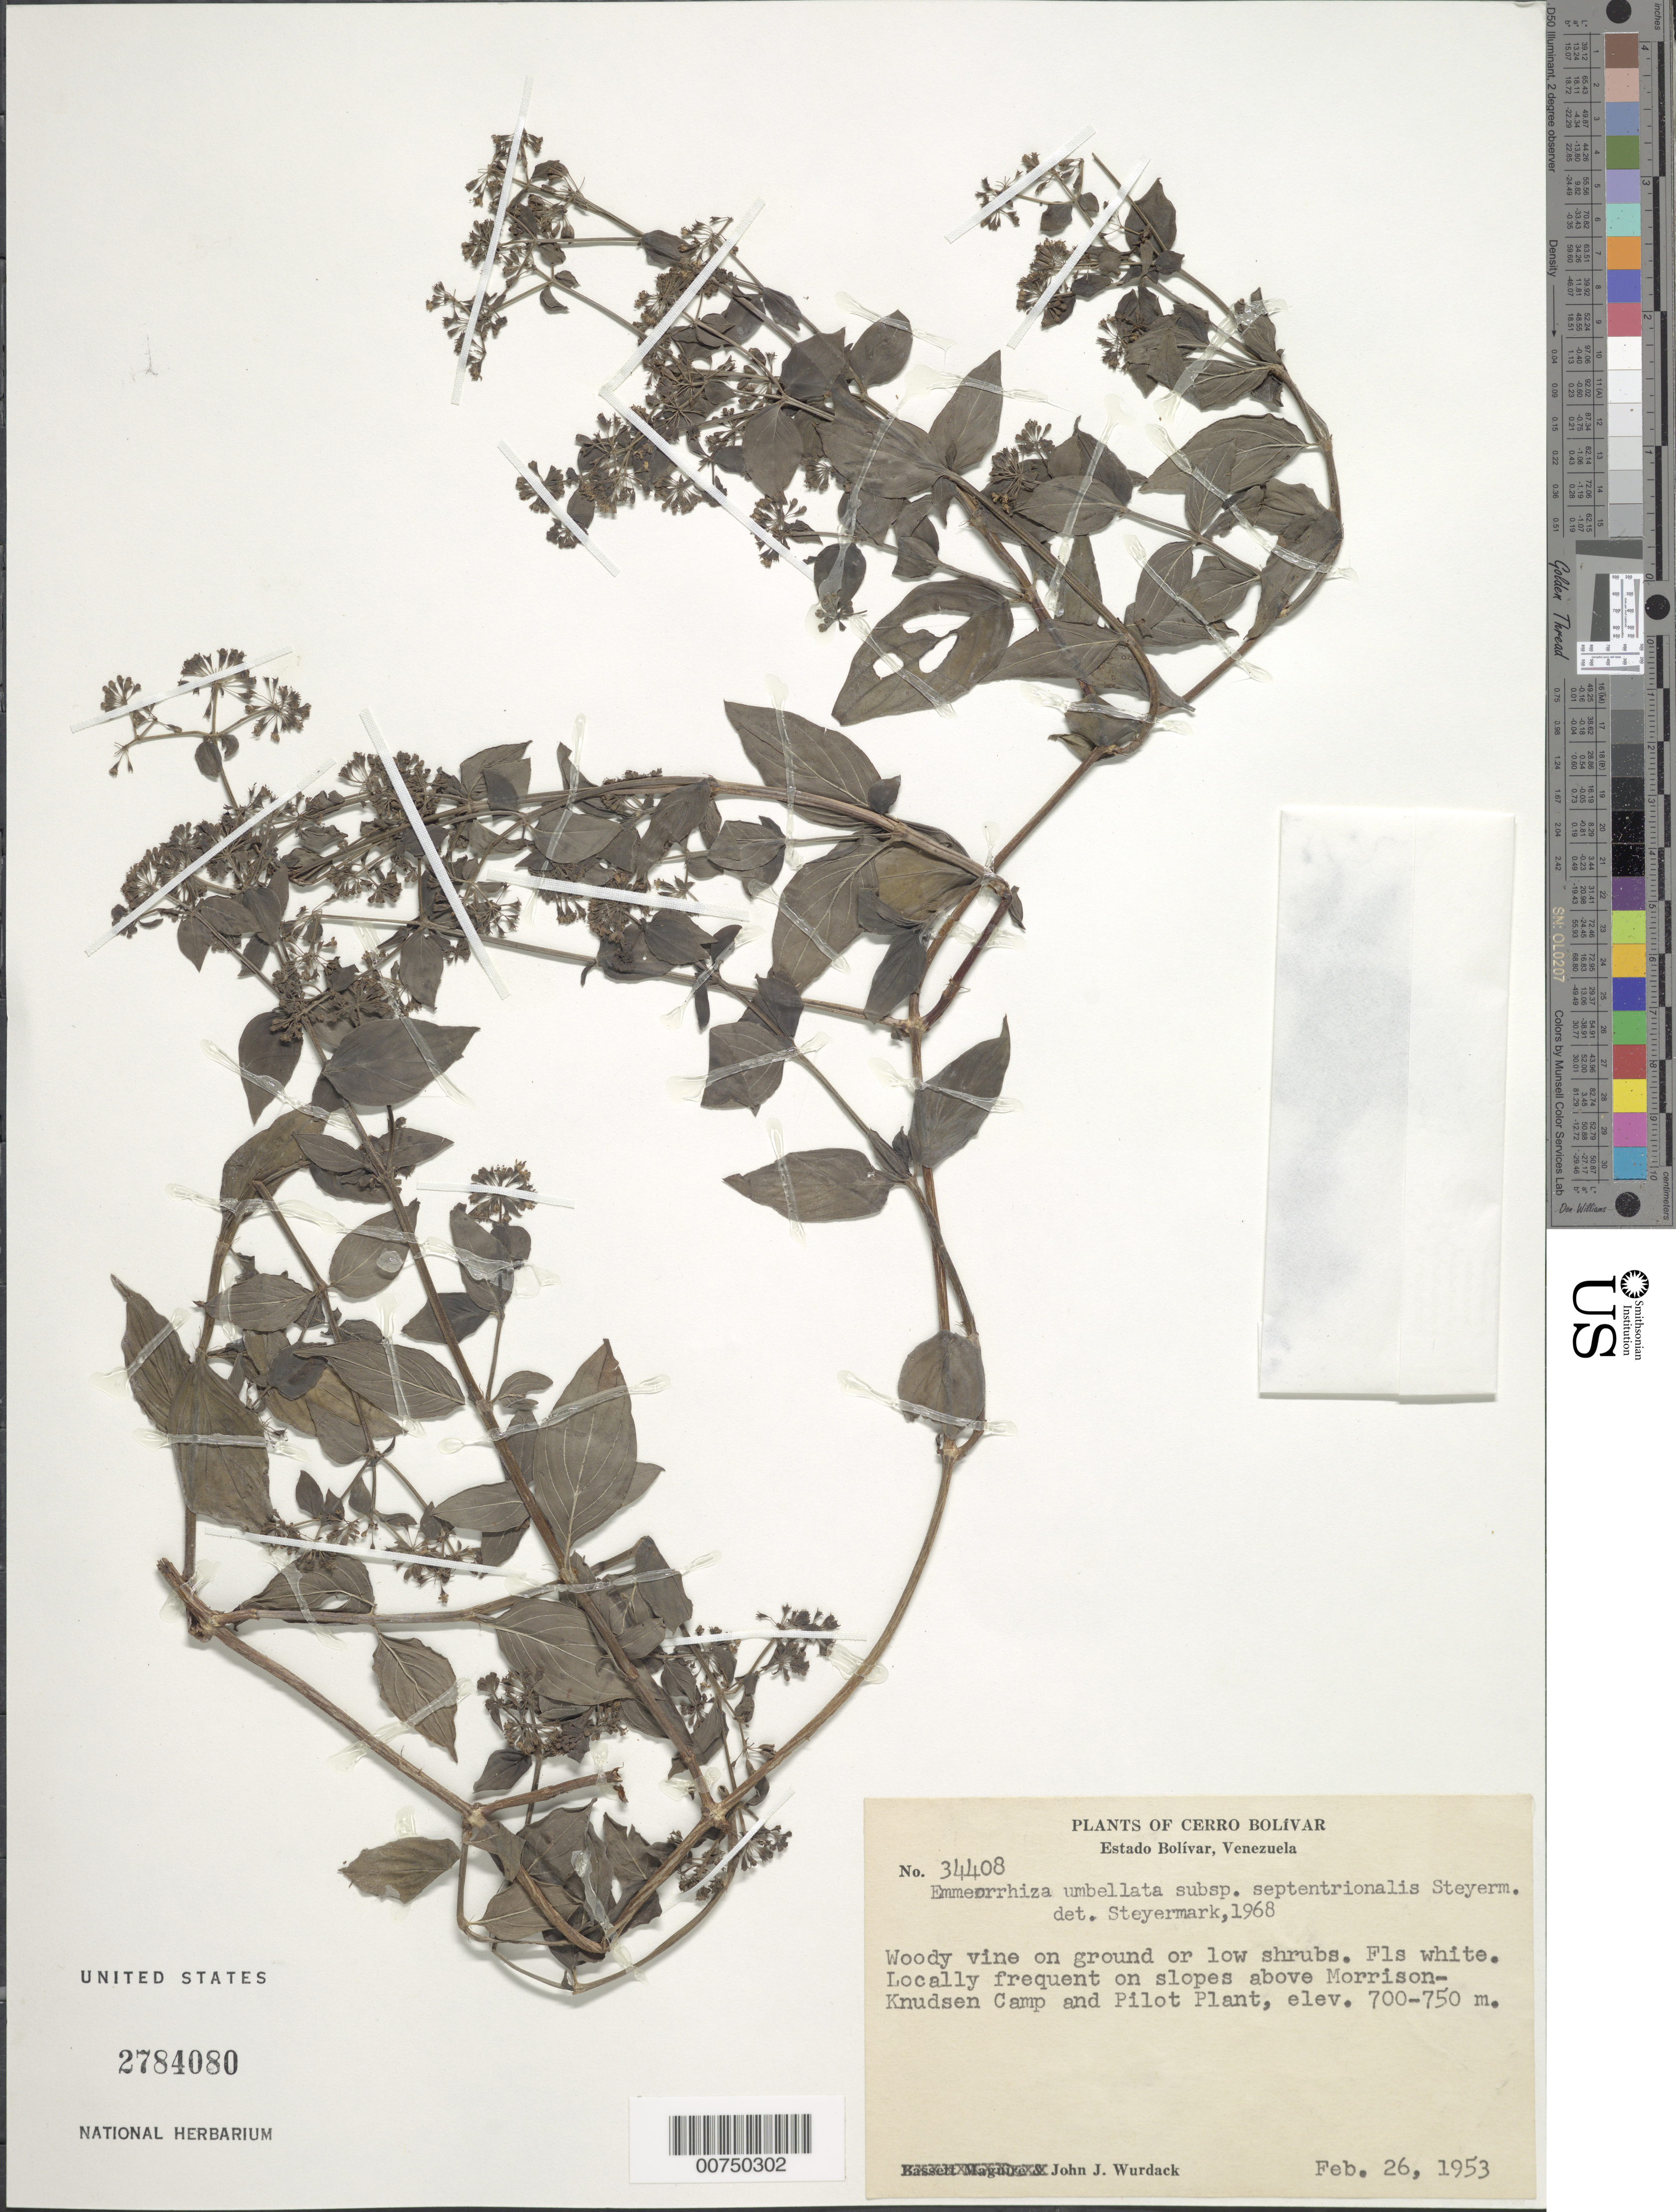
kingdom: Plantae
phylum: Tracheophyta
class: Magnoliopsida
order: Gentianales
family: Rubiaceae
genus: Emmeorhiza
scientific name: Emmeorhiza umbellata subsp. septentrionalis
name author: Steyerm.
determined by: Steyermark, Julian A., (VEN)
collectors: J. J. Wurdack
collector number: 34408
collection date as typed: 26-Feb-53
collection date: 1953-02-26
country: Venezuela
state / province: Bolívar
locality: Morrison-Knudsen Camp to Pilot Plant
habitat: On ground or low shrubs; on slopes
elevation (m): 700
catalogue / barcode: US 2784080